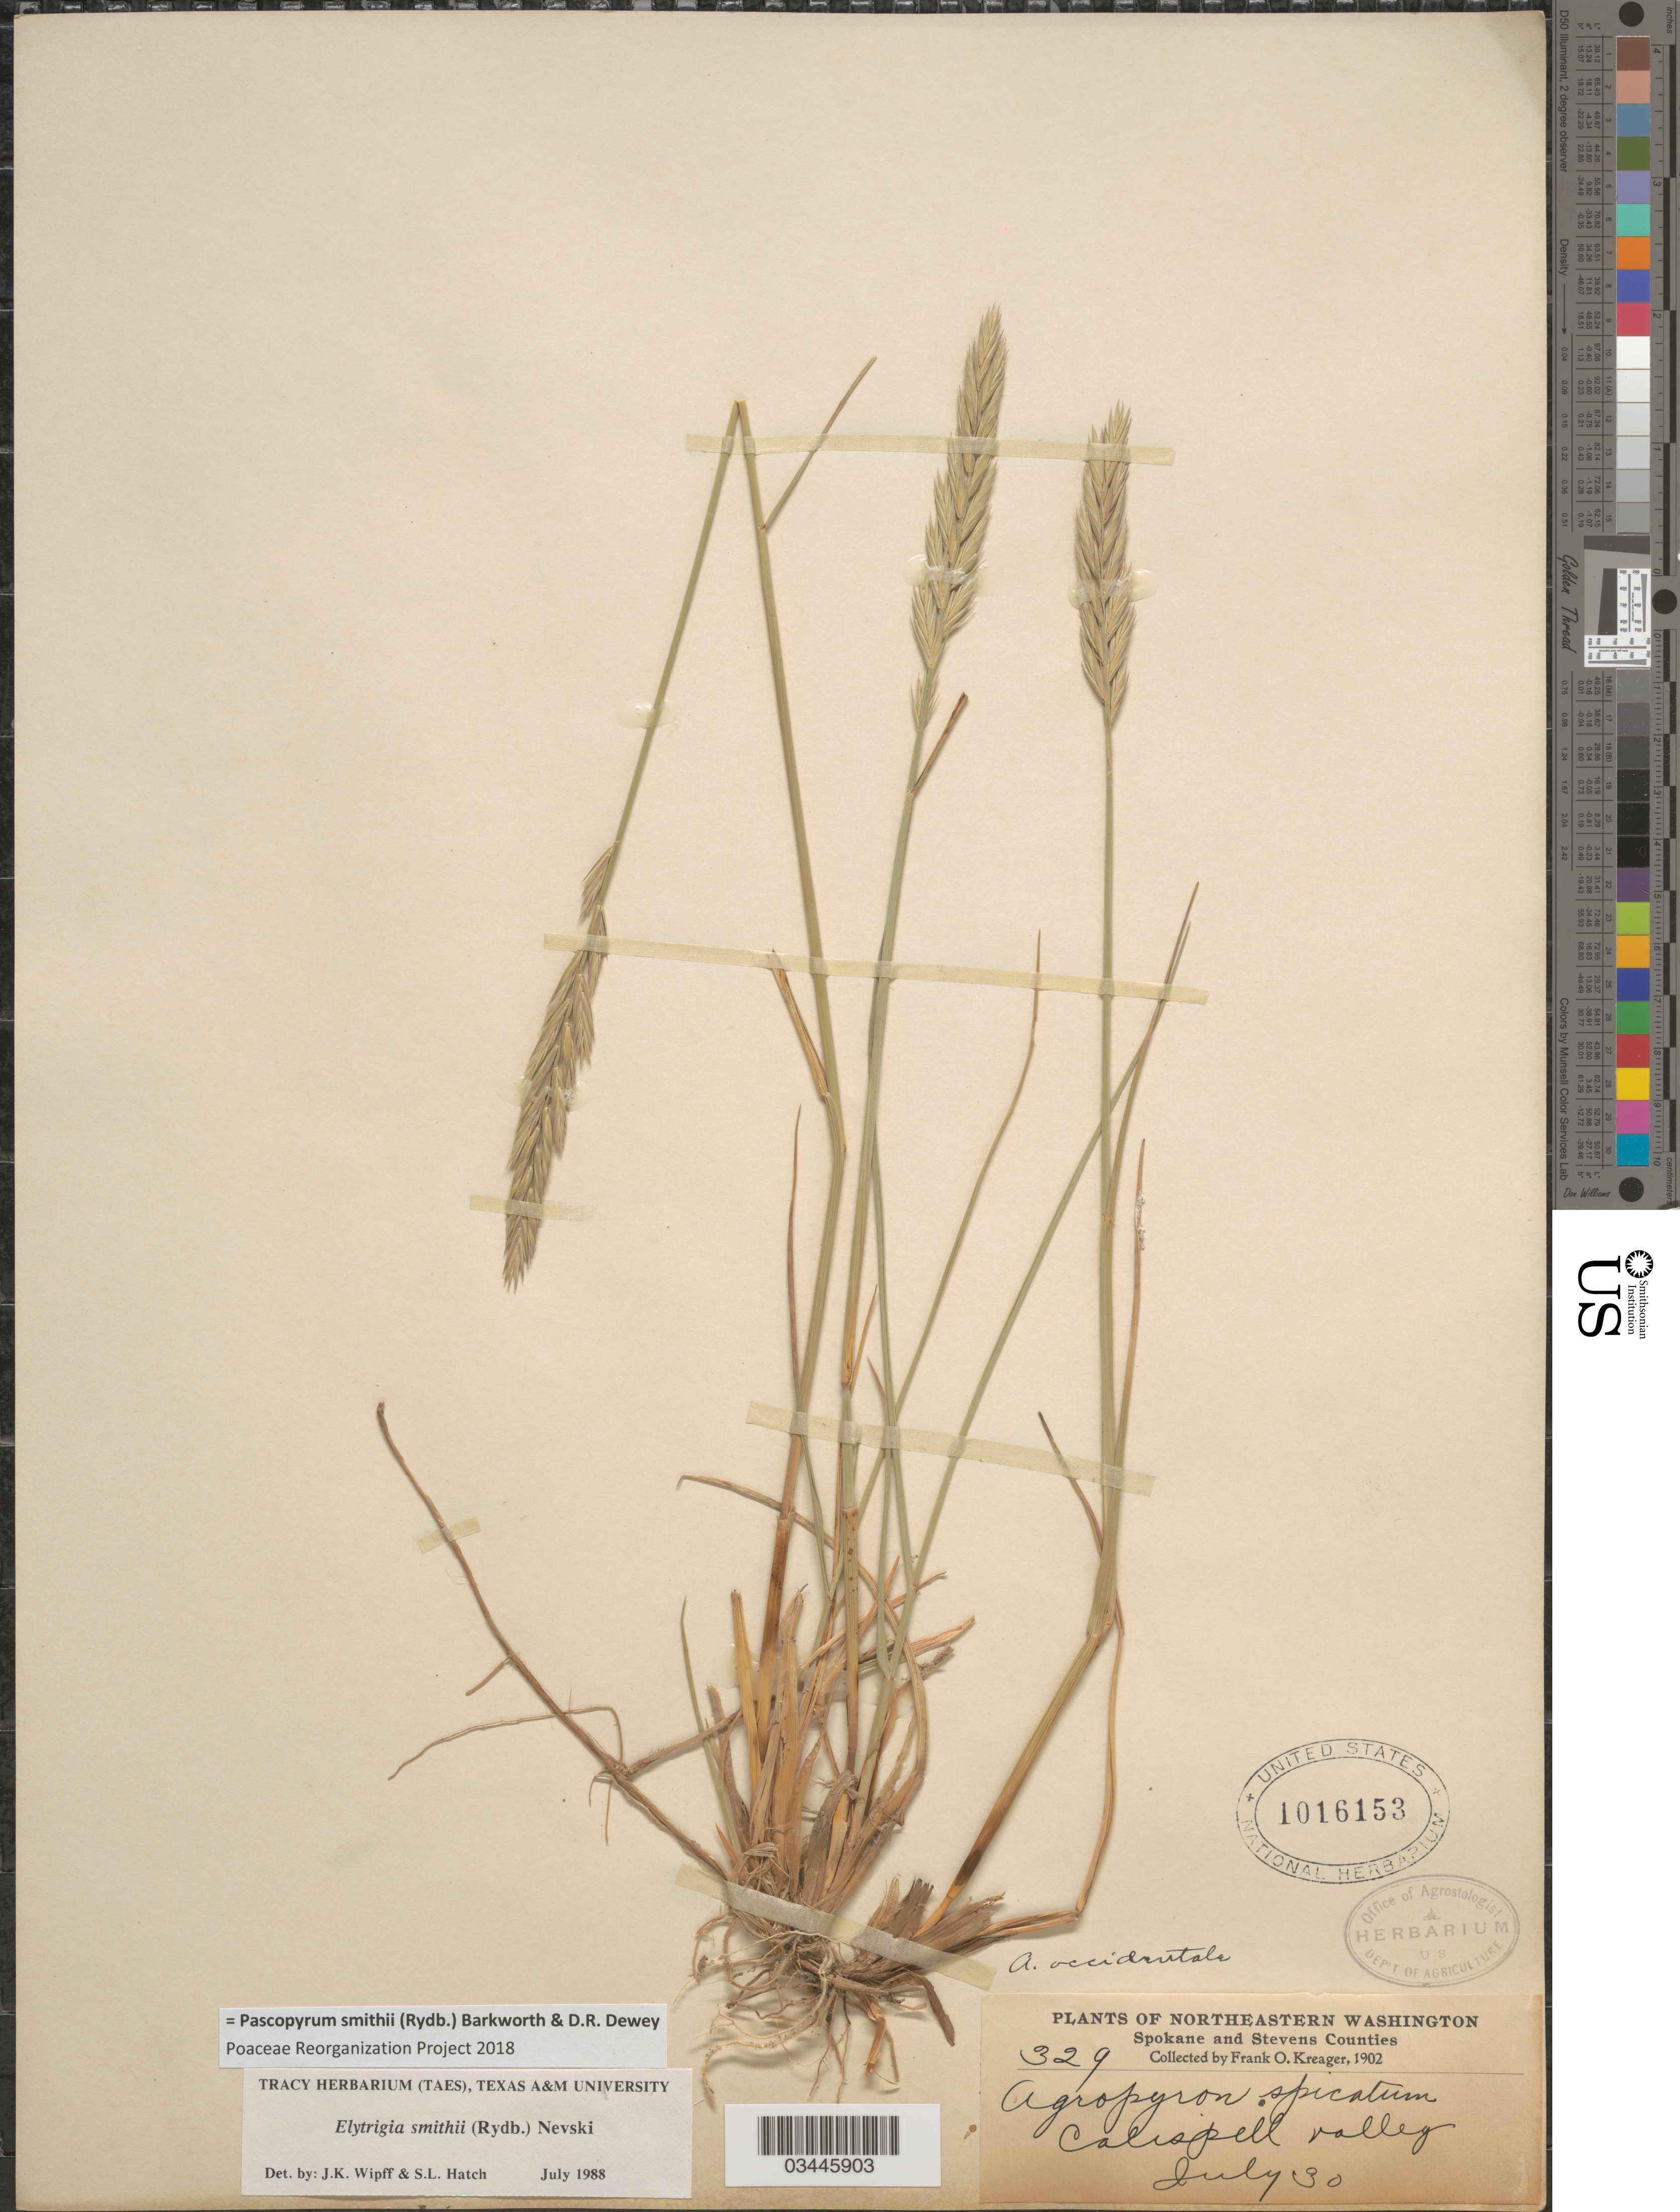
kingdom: Plantae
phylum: Tracheophyta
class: Liliopsida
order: Poales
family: Poaceae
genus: Pascopyrum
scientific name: Pascopyrum smithii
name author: (Rydb.) Barkworth & Dewey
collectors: F. Kreager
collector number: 329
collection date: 1902-07-30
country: United States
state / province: Washington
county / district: Spokane / Stevens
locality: Northeastern Washington. Spokane and Stevens Counties. Calispell valley.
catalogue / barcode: US 1016153